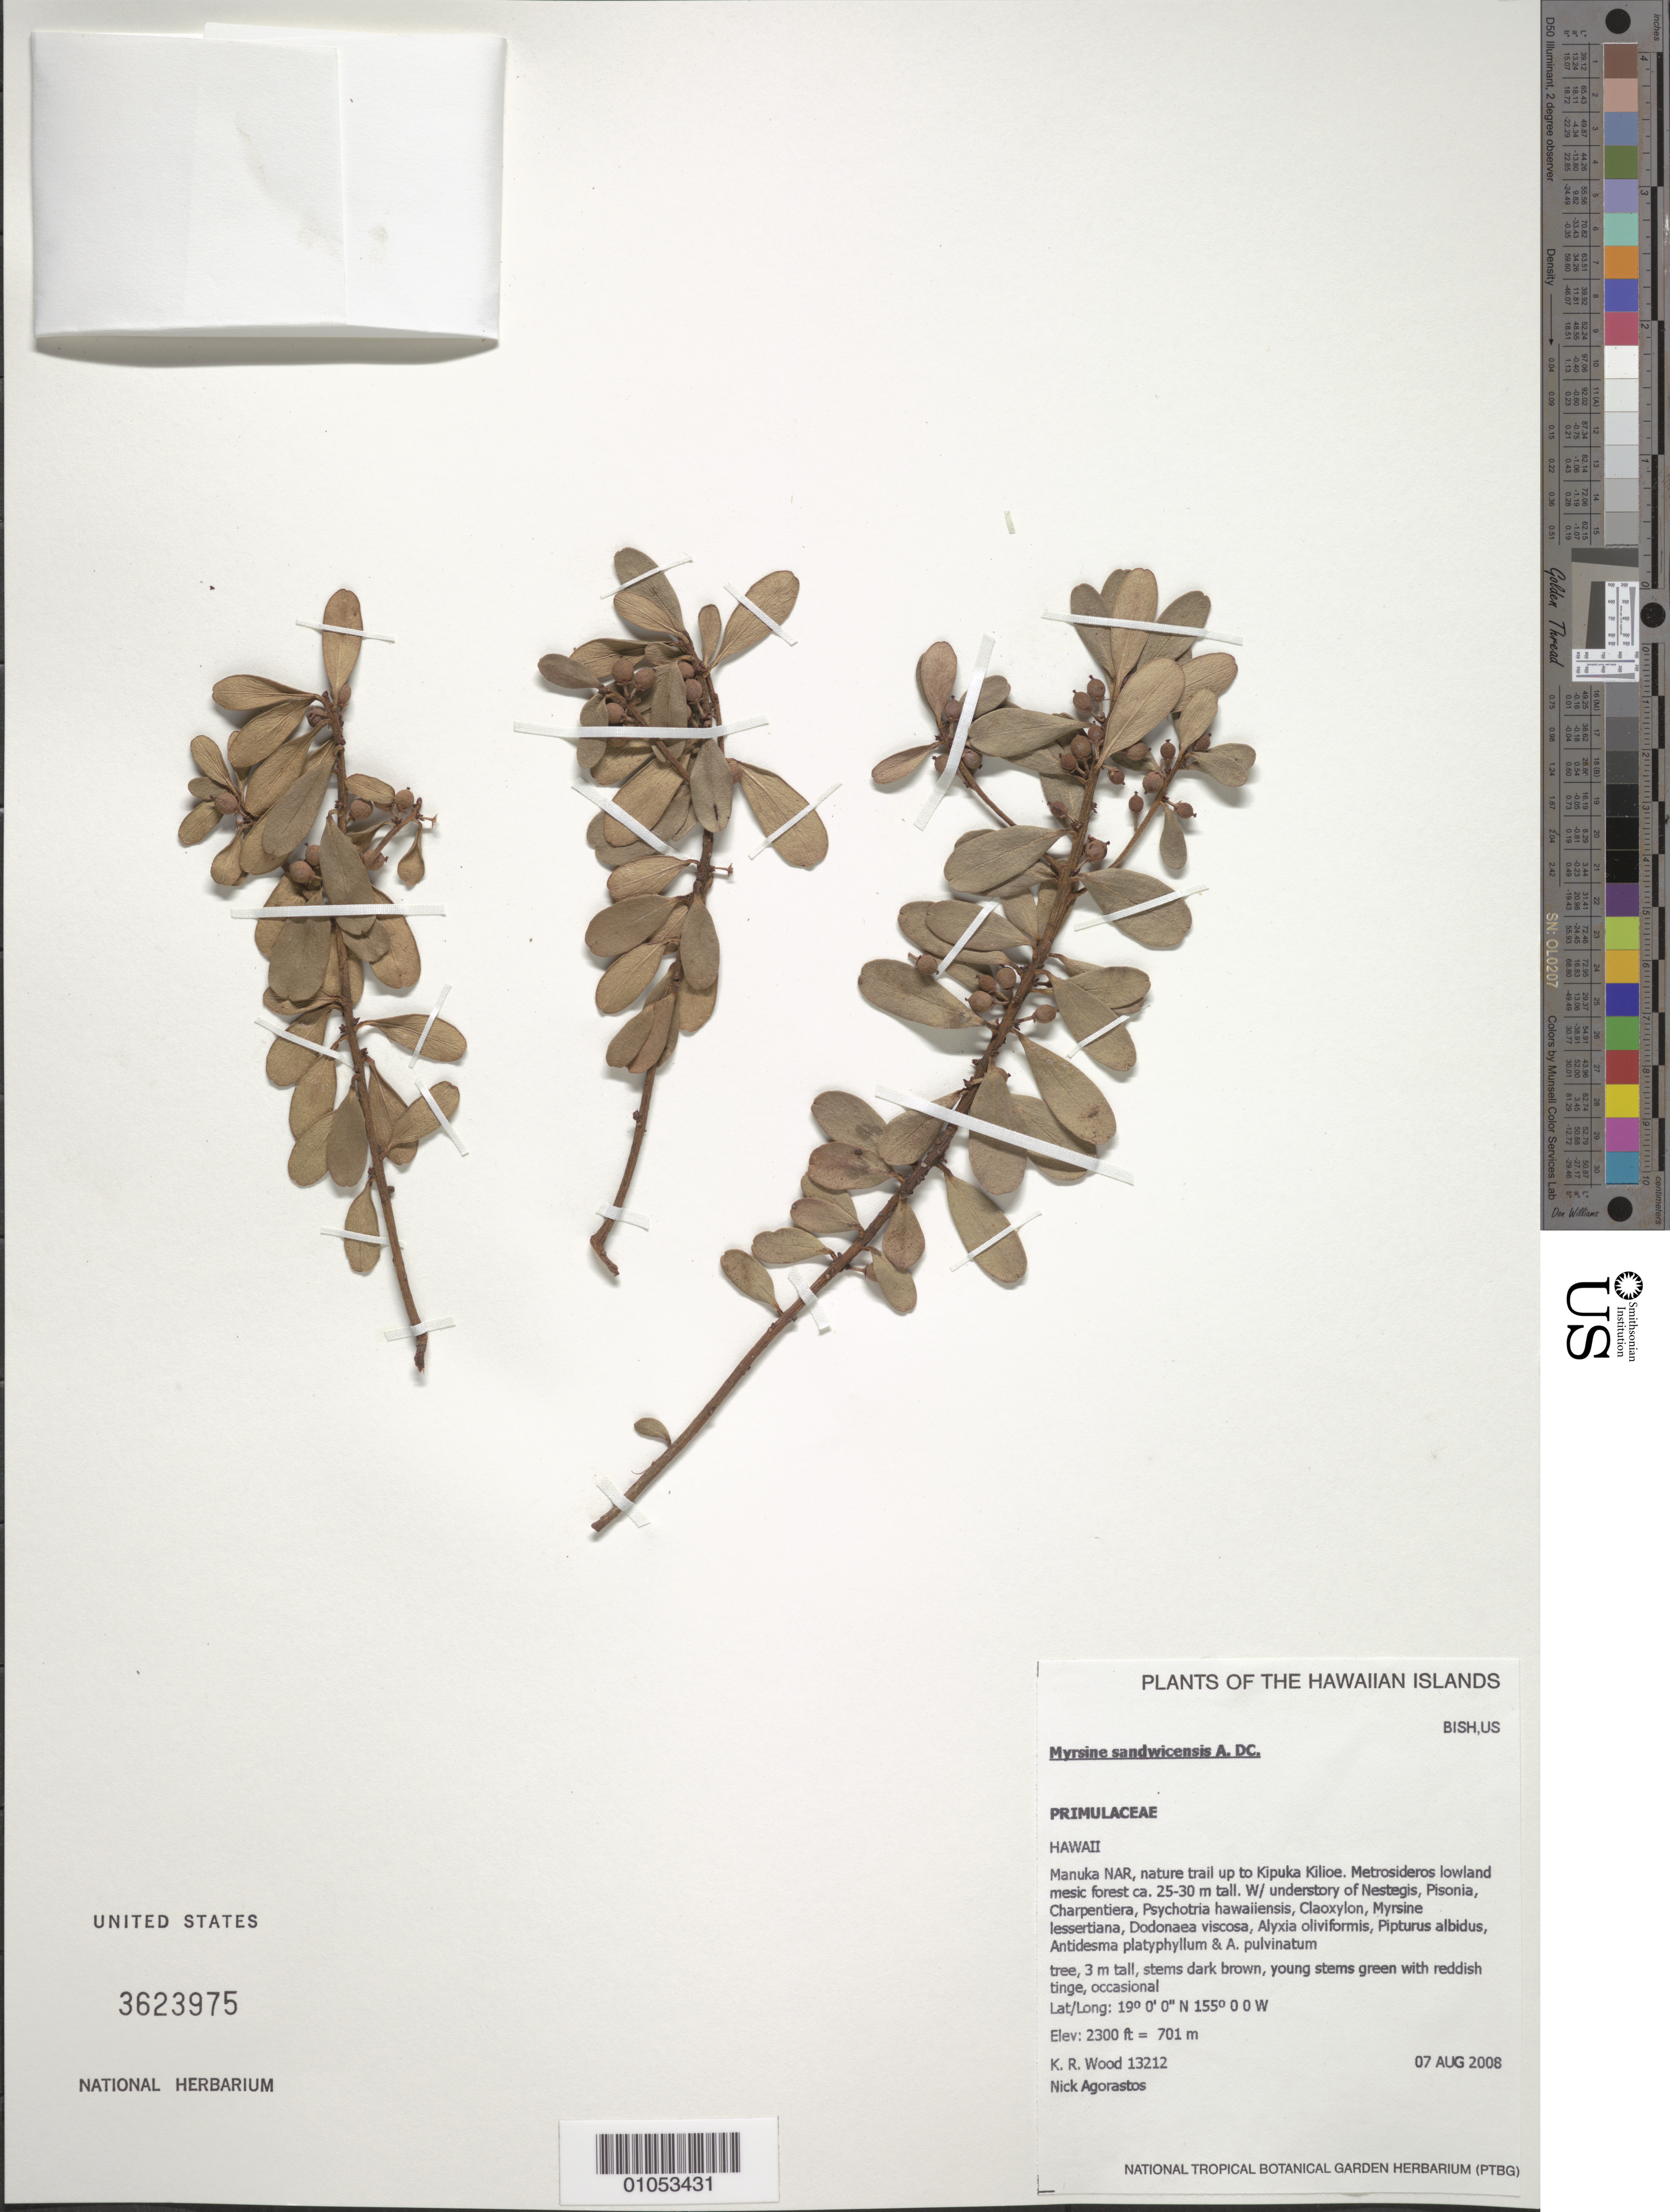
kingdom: Plantae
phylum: Tracheophyta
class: Magnoliopsida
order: Ericales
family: Primulaceae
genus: Myrsine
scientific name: Myrsine sandwicensis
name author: A. DC.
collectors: K. R. Wood & N. Agorastos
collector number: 13212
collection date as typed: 7 Aug 2008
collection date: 2008-08-07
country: United States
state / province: Hawaii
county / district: Hawaii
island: Hawaii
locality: Manuka NAR, nature trail up to Kipuka Kilioe.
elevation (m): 701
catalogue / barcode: US 3623975